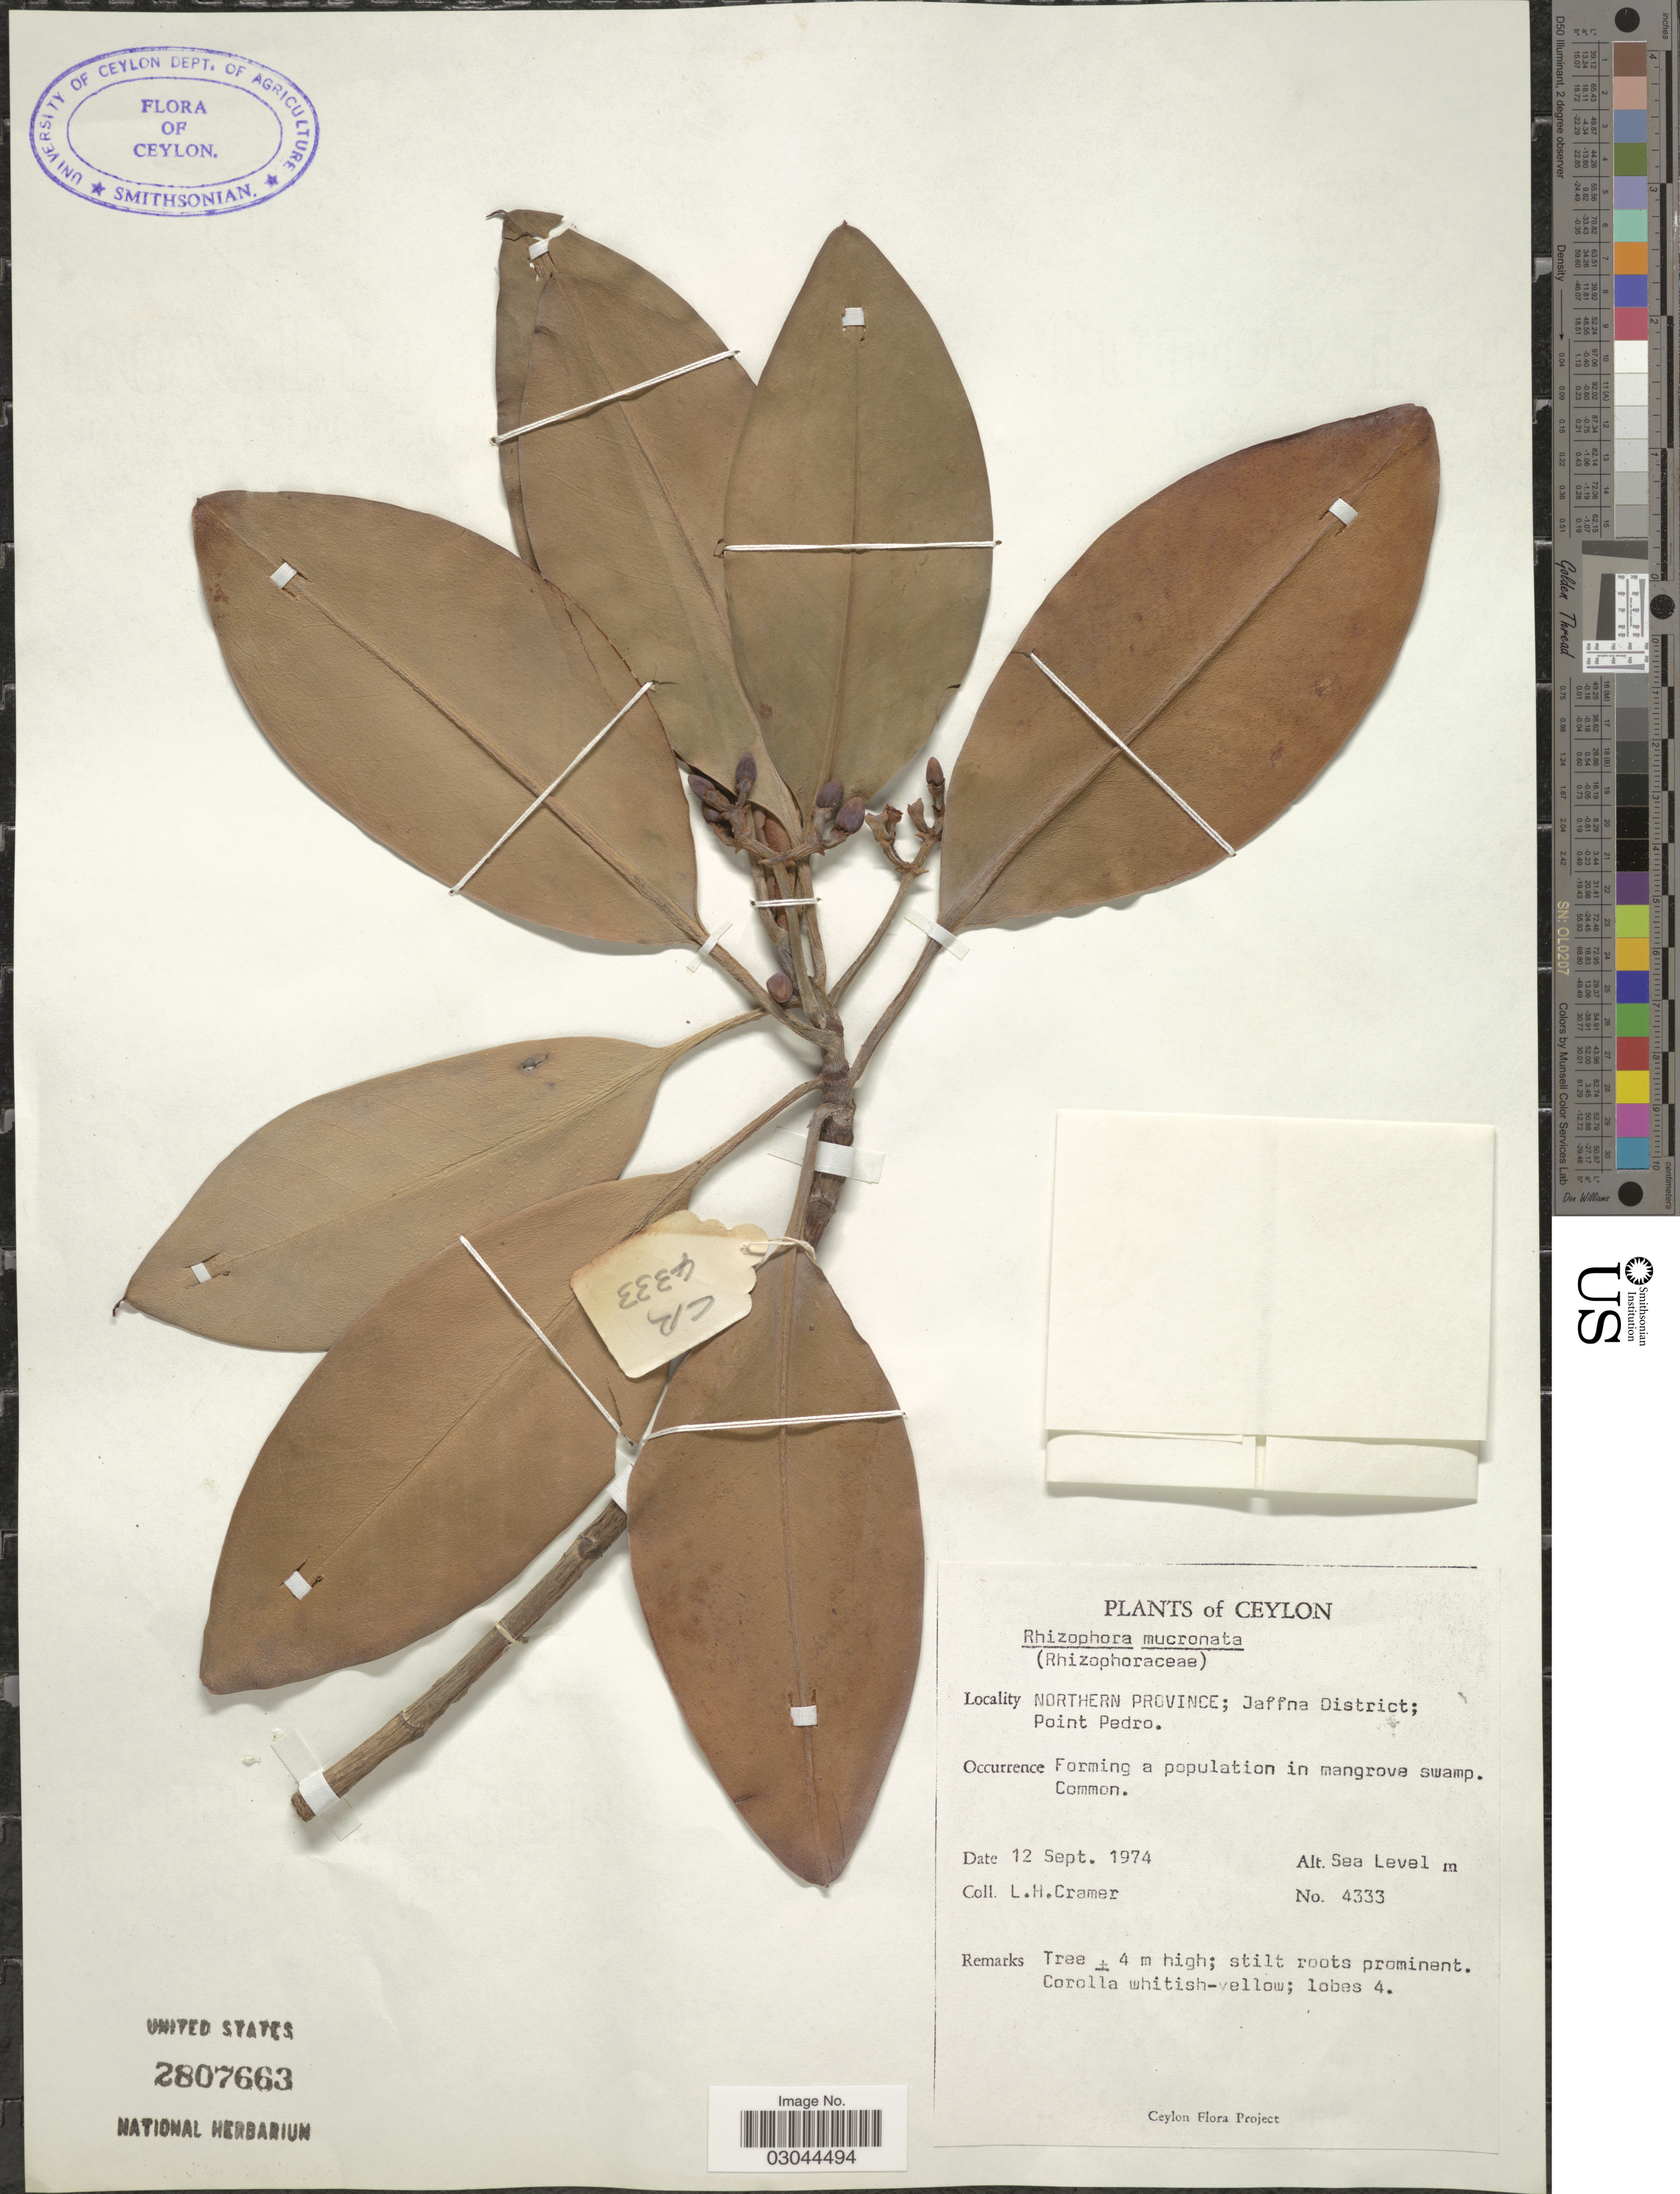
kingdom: Plantae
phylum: Tracheophyta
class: Magnoliopsida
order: Malpighiales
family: Rhizophoraceae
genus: Rhizophora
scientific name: Rhizophora mucronata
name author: Lam.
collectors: L. H. Cramer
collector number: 4333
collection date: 1974-09-12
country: Sri Lanka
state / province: Northern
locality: Ceylon. Northern Province; Jaffna District; Point Pedro.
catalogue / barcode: US 2807663